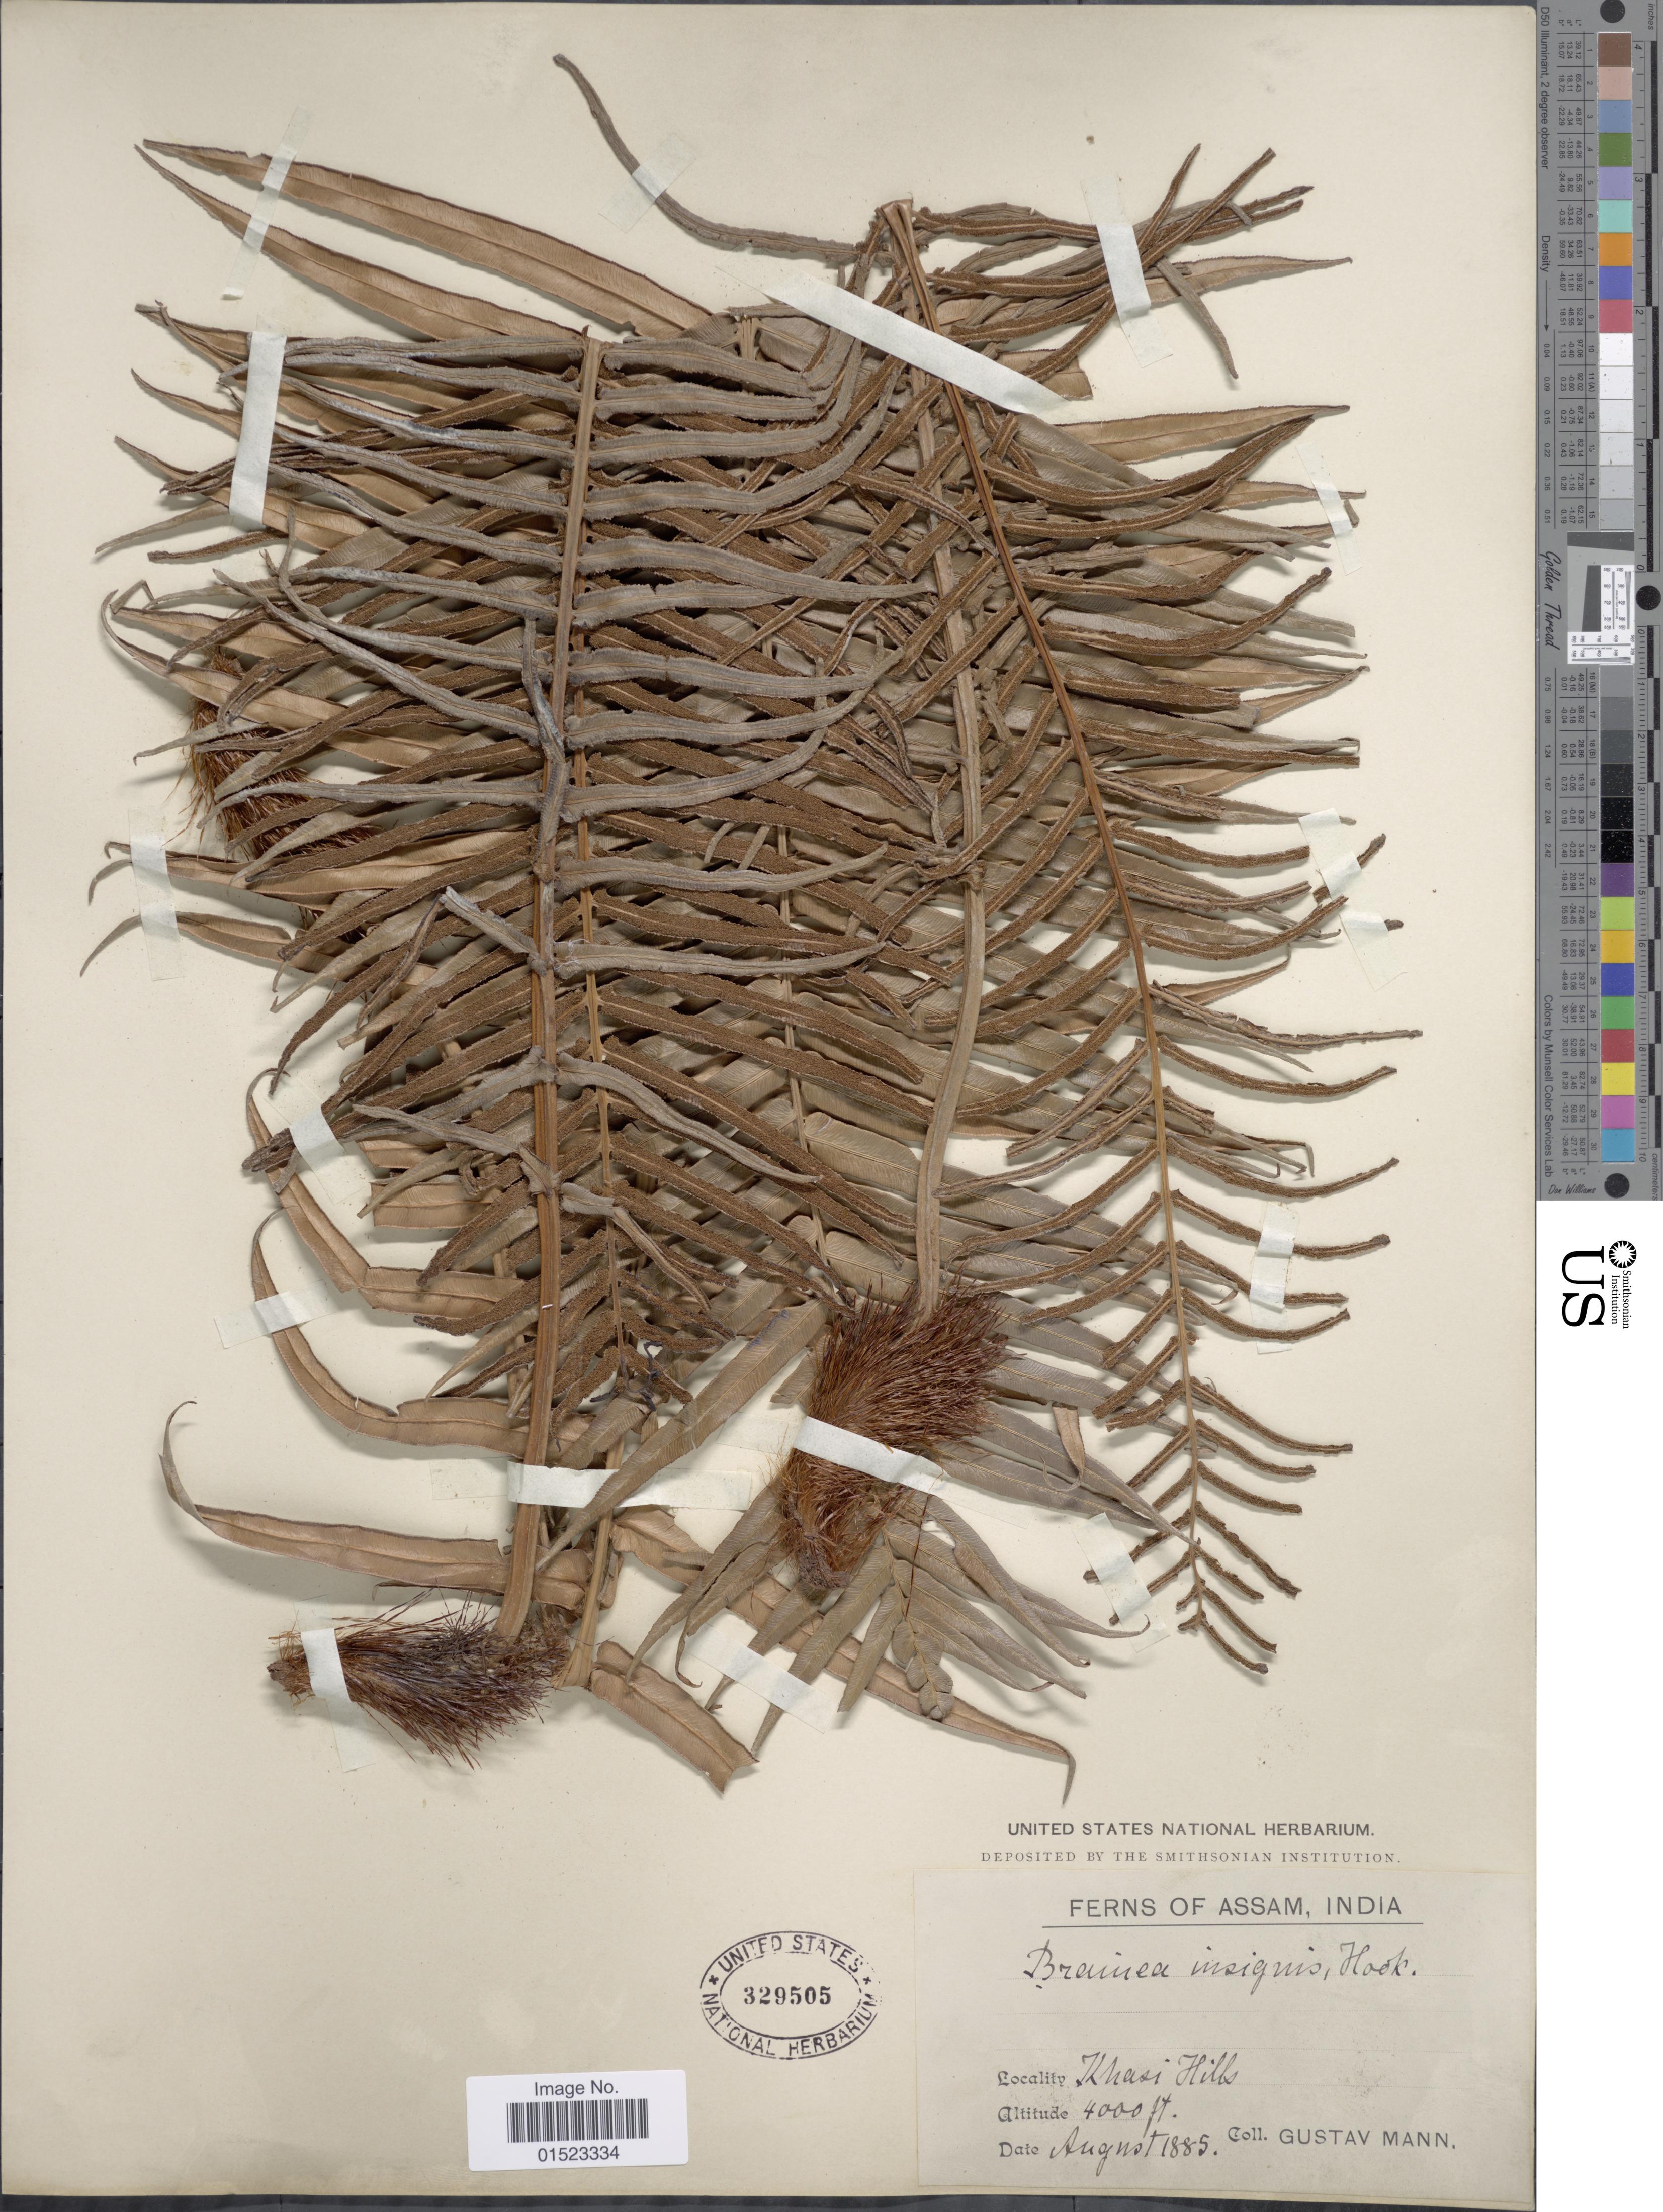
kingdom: Plantae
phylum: Tracheophyta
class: Polypodiopsida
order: Polypodiales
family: Blechnaceae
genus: Brainea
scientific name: Brainea insignis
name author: (Hook.) J. Sm.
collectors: G. Mann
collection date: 1885-08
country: India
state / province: Meghalaya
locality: Khasi Hills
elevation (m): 1219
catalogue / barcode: US 329505